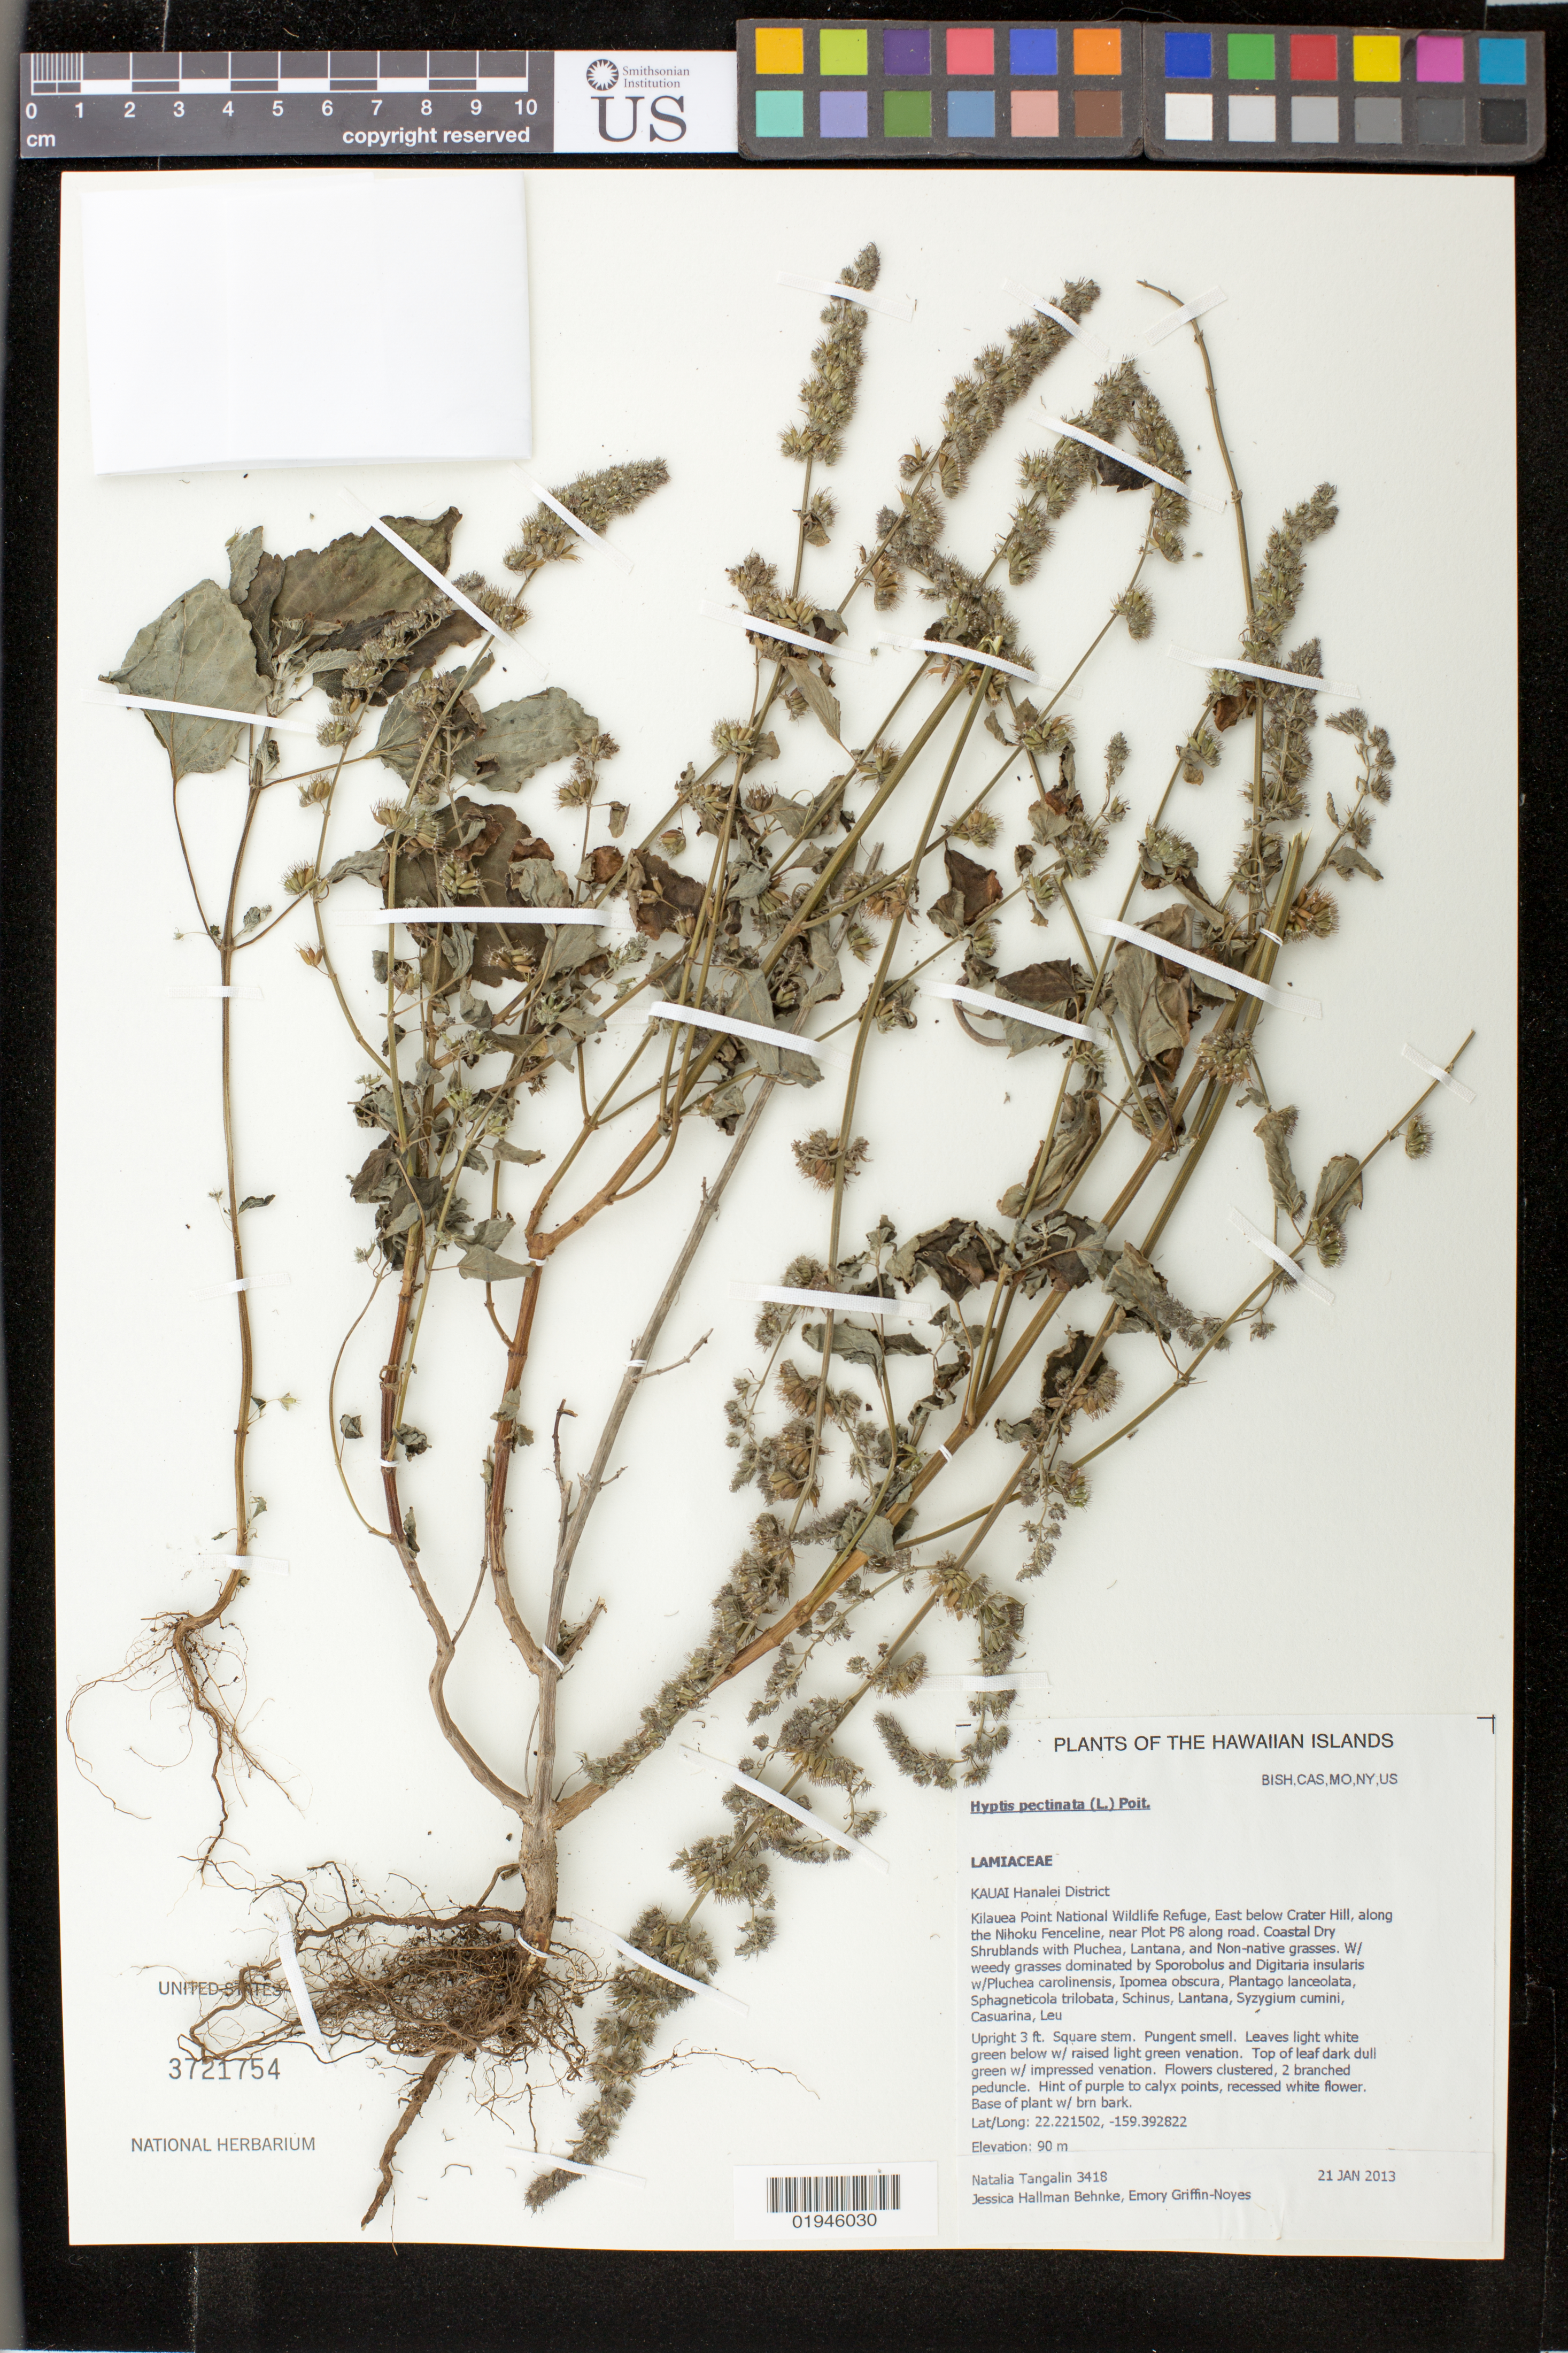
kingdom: Plantae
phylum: Tracheophyta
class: Magnoliopsida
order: Lamiales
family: Lamiaceae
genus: Mesosphaerum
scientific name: Mesosphaerum pectinatum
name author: (L.) Kuntze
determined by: Wagner, W. L., (BOT), Smithsonian Institution - National Museum of Natural History (UNITED STATES)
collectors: N. Tangalin, J. Behnke & E. Griffin-Noyes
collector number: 3418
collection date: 2013-01-21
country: United States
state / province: Hawaii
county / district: Kauai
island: Kaua'i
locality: Hanalei District,Kilauea Point National Wildlife Refuge, East below Crater Hill, along the Nihoku Fenceline, near Plot P8 along road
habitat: Coastal dry shrublands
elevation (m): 90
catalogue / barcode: US 3721754